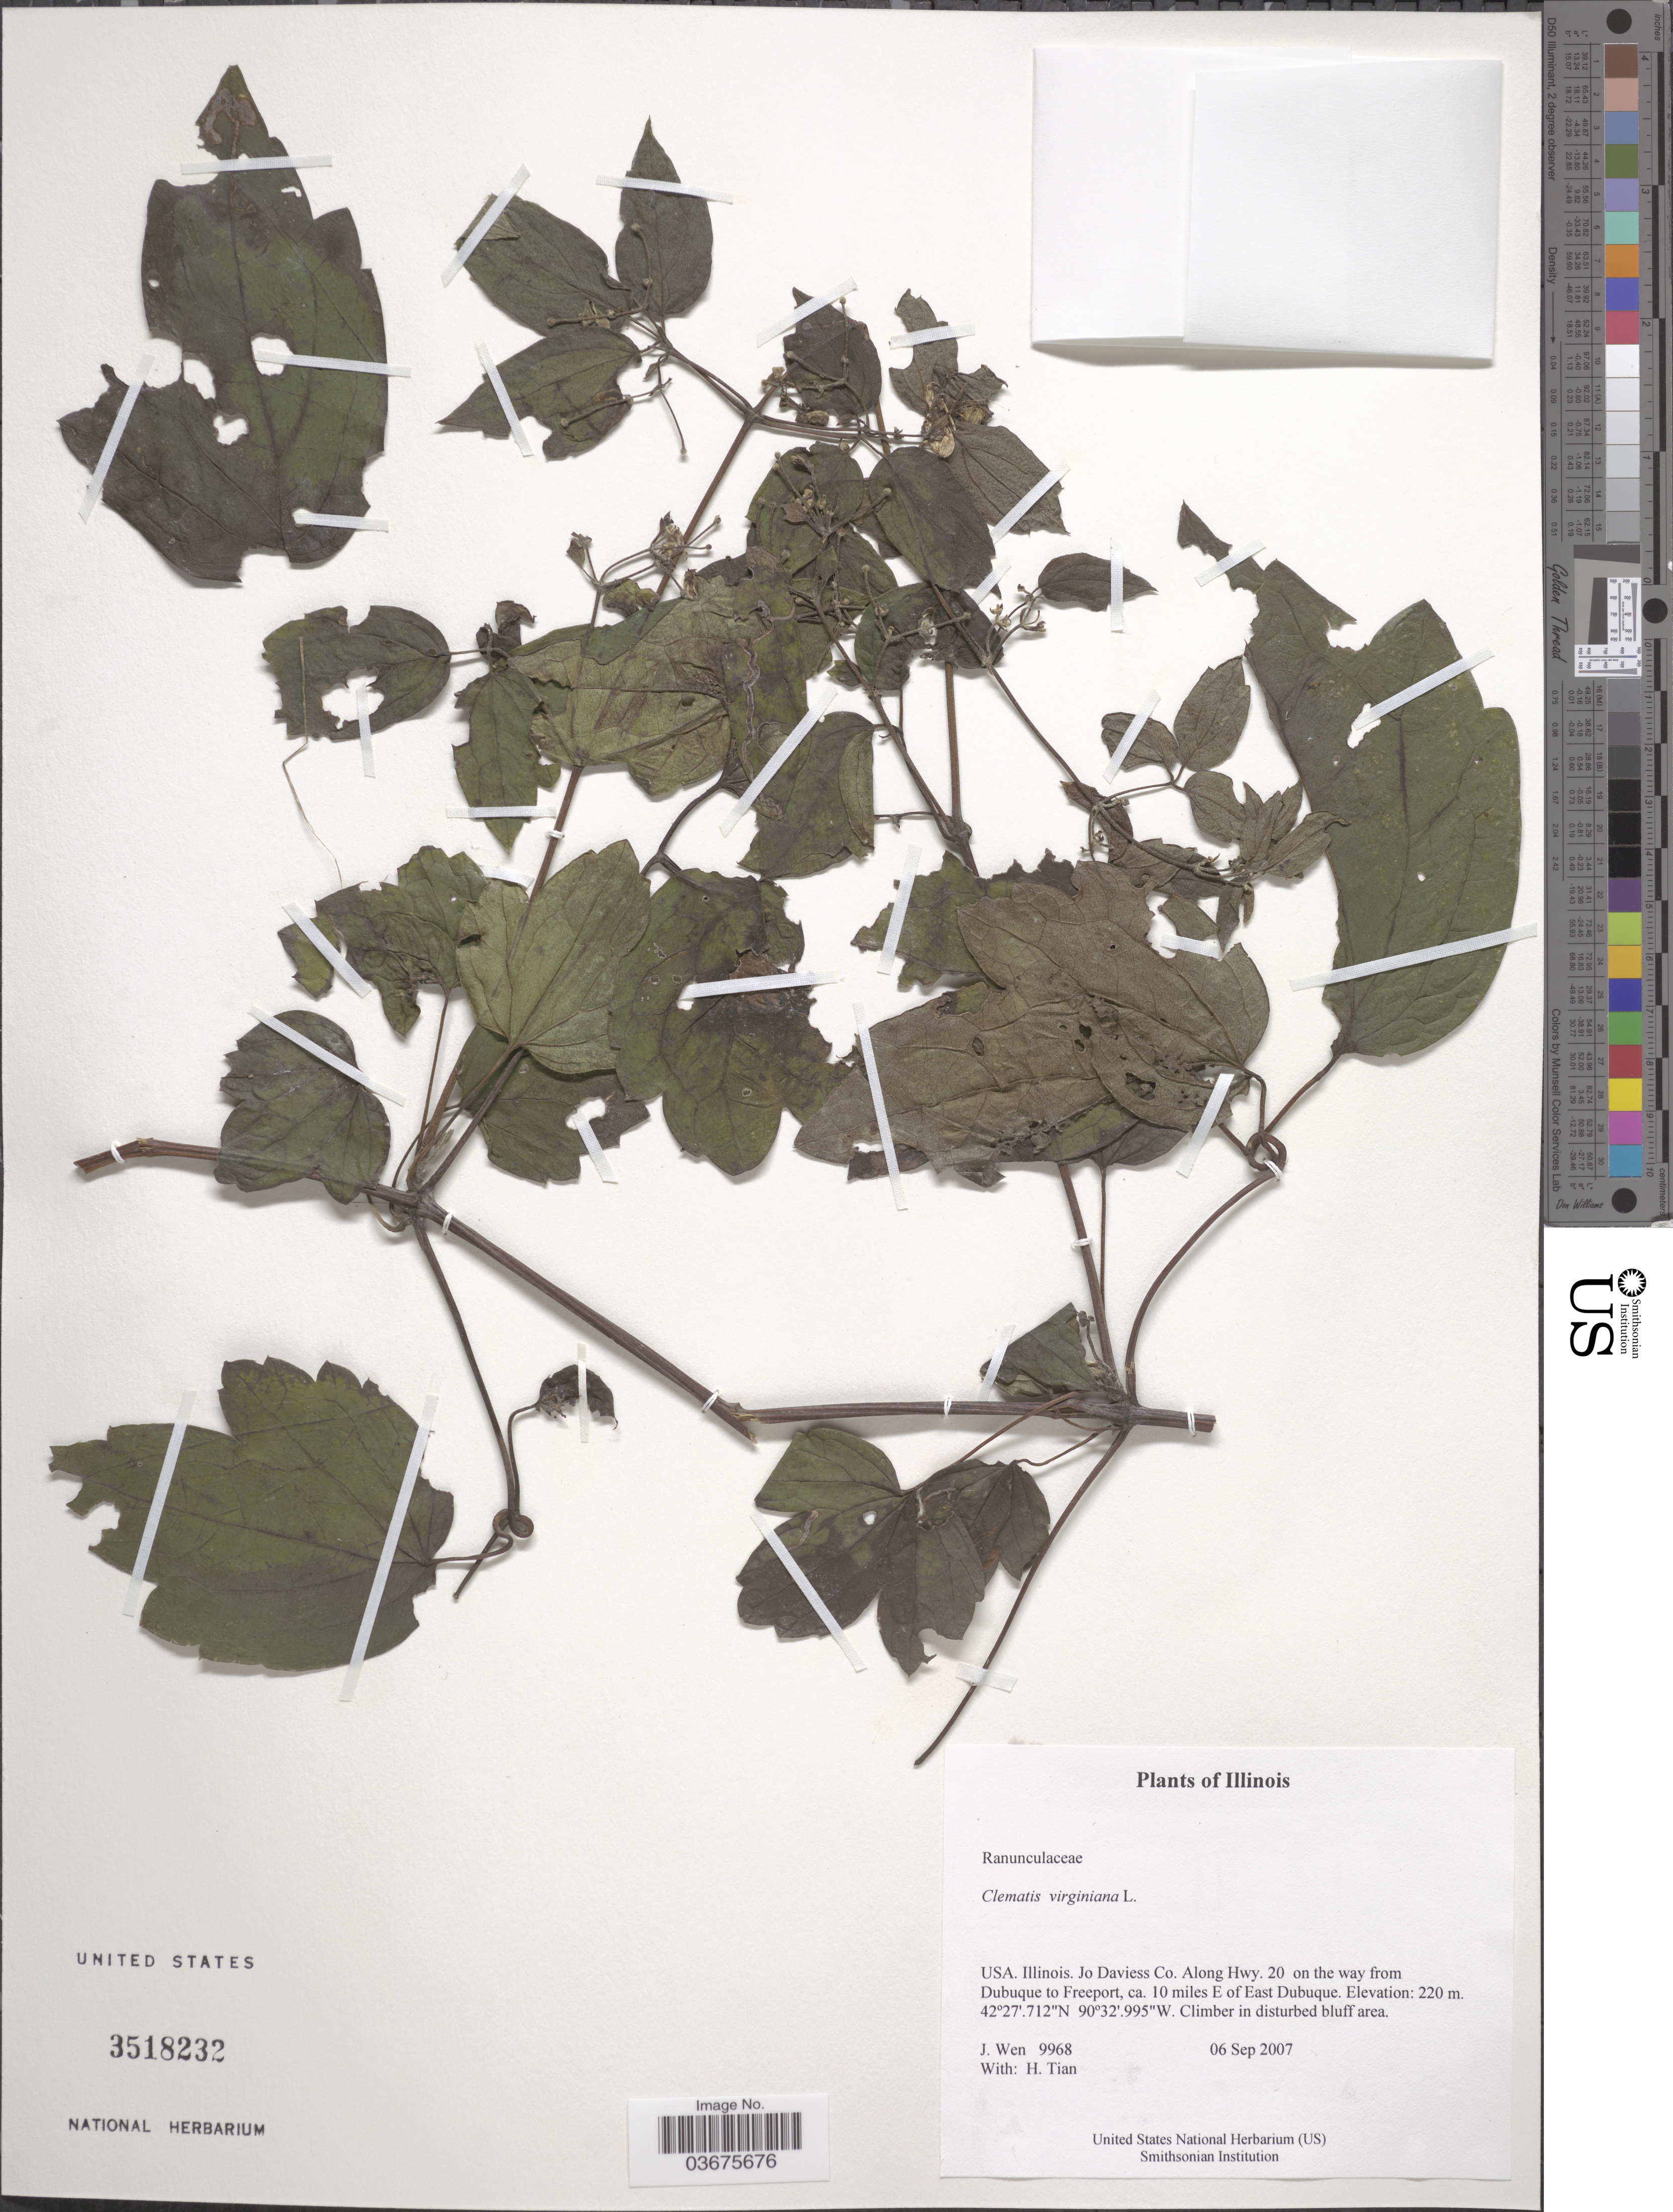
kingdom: Plantae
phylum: Tracheophyta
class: Magnoliopsida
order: Ranunculales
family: Ranunculaceae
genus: Clematis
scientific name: Clematis virginiana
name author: L.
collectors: J. Wen & H. Tian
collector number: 9968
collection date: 2007-09-06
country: United States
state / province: Illinois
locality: Jo Daviess Co. Along Hwy. 20 on the way from Dubuque to Freeport, ca. 10 miles E of East Dubuque.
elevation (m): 220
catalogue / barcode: US 3518232